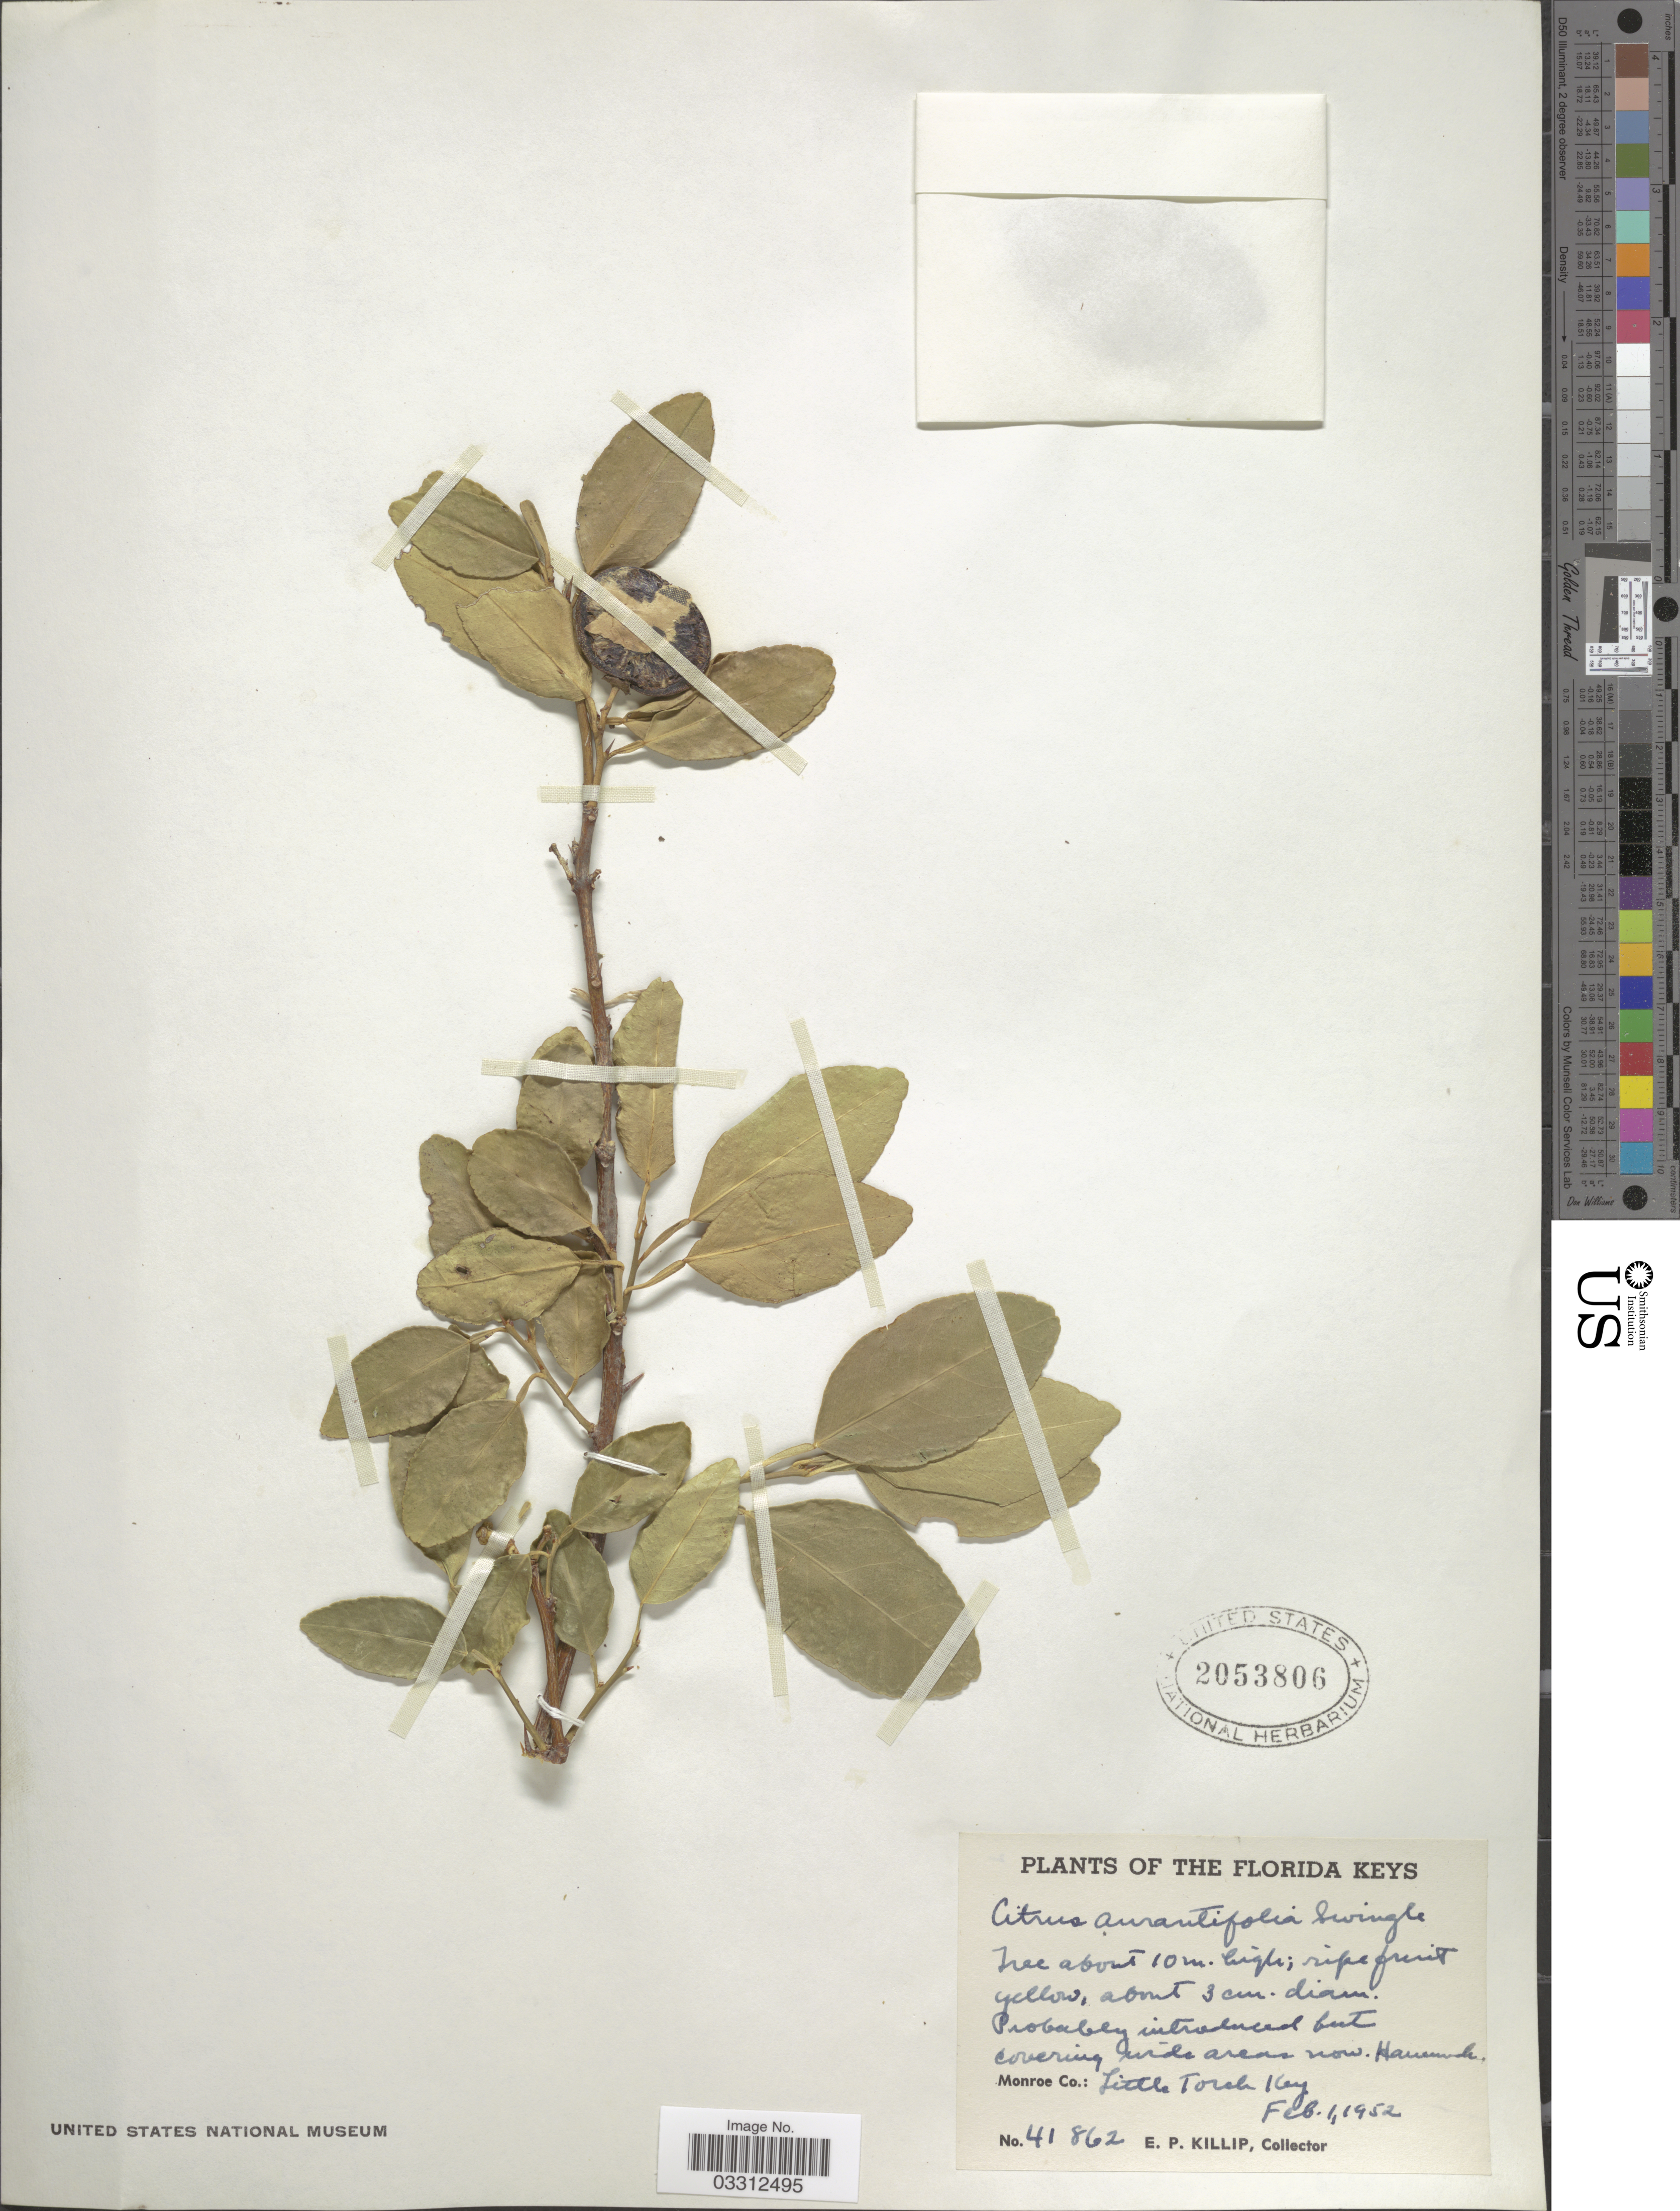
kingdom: Plantae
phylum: Tracheophyta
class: Magnoliopsida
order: Sapindales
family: Rutaceae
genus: Citrus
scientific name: Citrus x aurantifolia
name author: (Christm.) Swingle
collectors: E. P. Killip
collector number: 41862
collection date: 1952-02-01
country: United States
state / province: Florida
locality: The Florida Keys. Monroe Co.: Little Torch Key.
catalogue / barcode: US 2053806